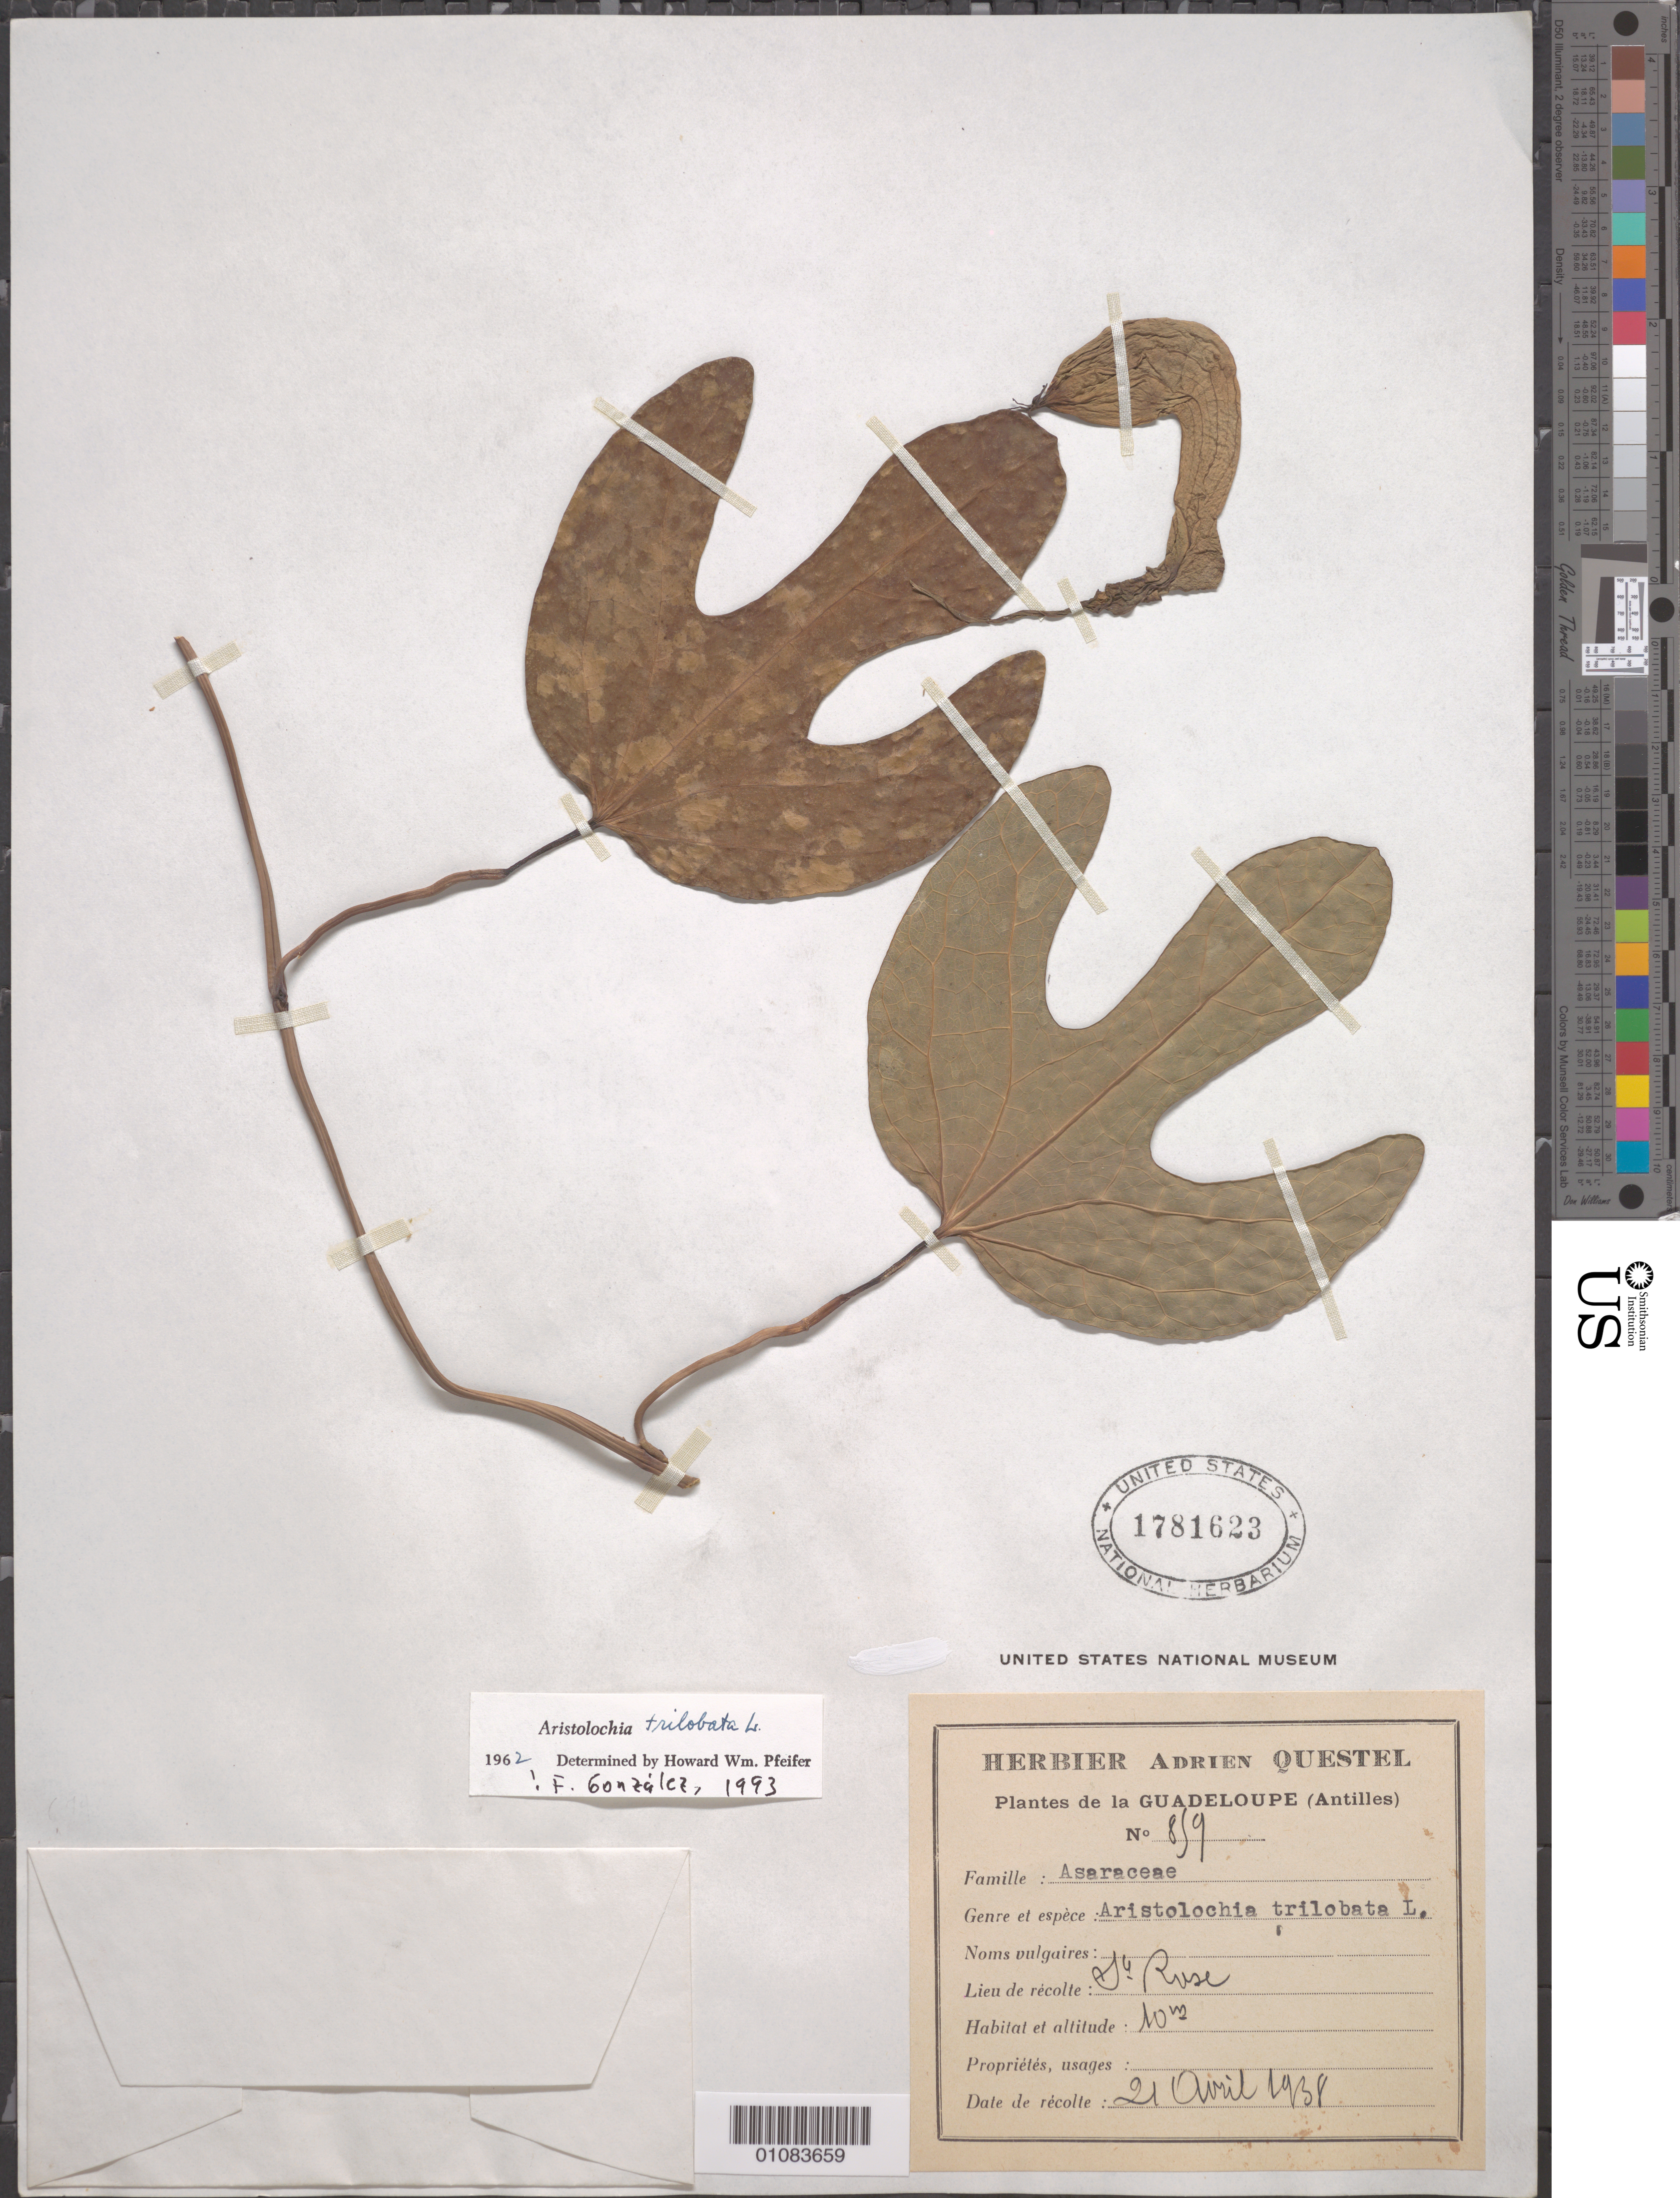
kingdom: Plantae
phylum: Tracheophyta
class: Magnoliopsida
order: Piperales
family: Aristolochiaceae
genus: Aristolochia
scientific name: Aristolochia trilobata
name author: L.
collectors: A. Questel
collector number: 859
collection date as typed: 21 Apr 1928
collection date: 1928-04-21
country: Guadeloupe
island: Basse Terre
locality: Sainte Rose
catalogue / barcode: US 1781623